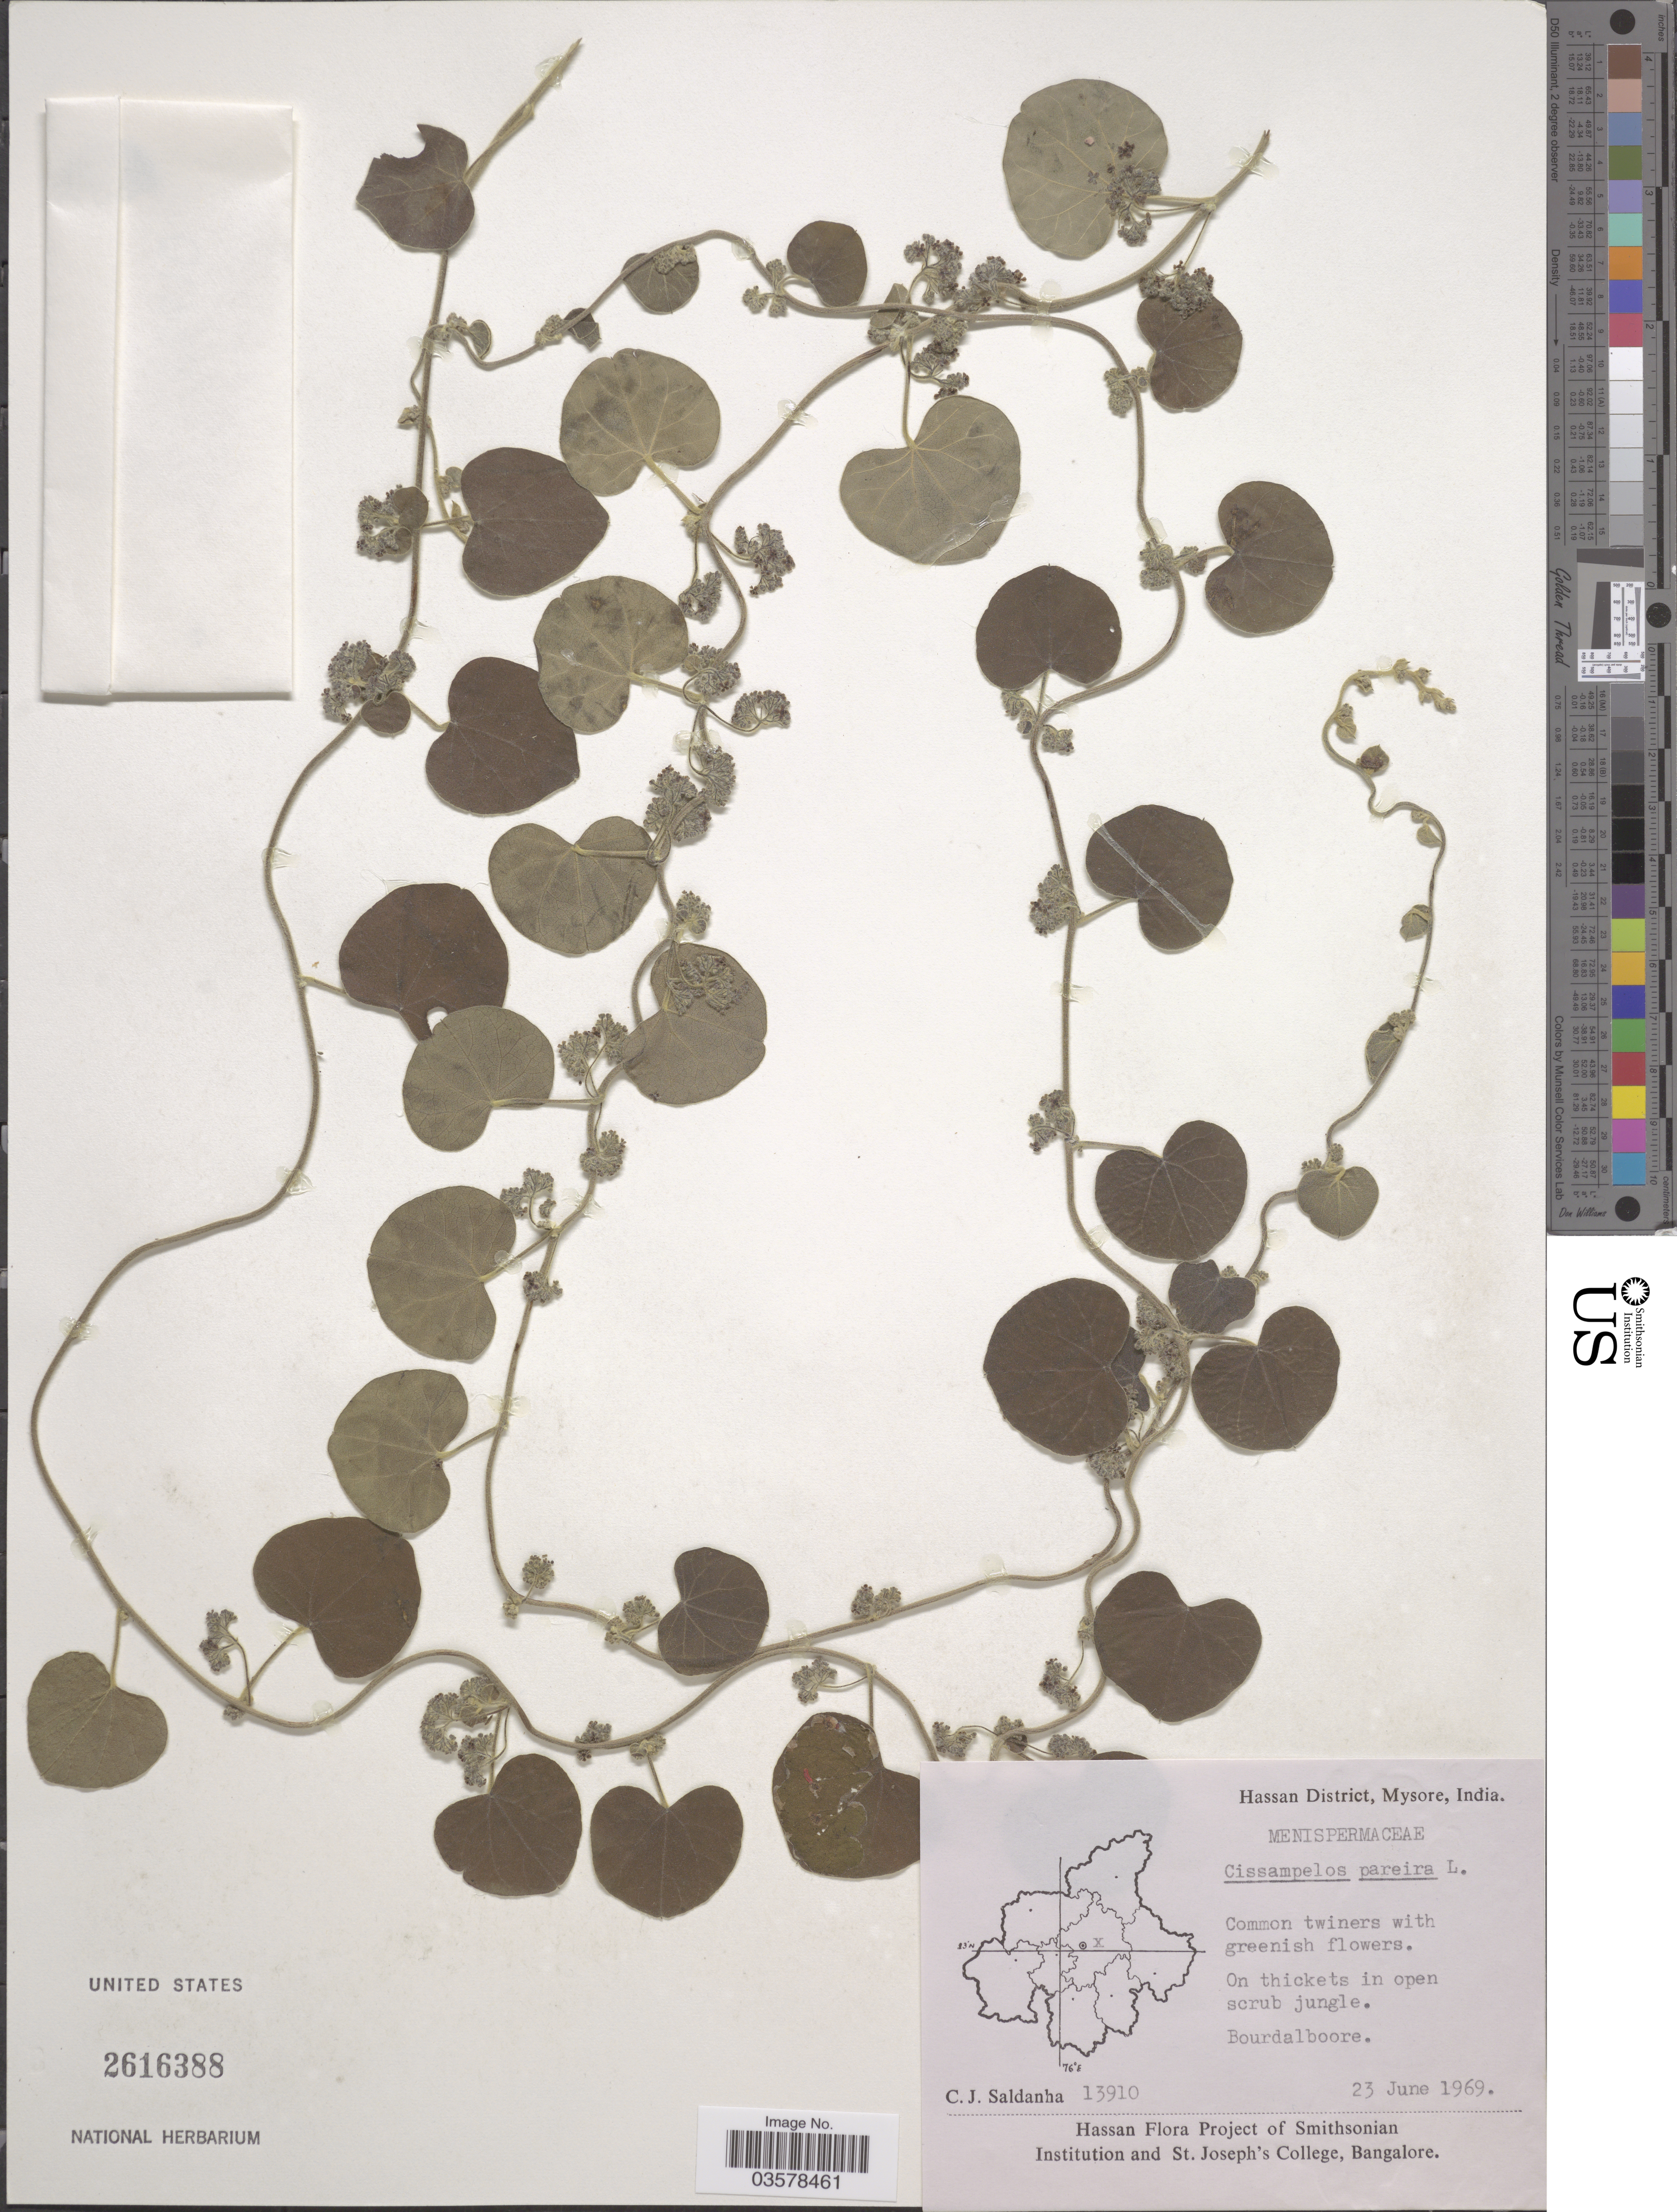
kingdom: Plantae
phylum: Tracheophyta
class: Magnoliopsida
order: Ranunculales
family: Menispermaceae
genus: Cissampelos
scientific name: Cissampelos pareira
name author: L.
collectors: C. J. Saldanha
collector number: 13910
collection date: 1969-06-23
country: India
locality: Hassan District, Mysore. Bourdalboore.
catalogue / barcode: US 2616388